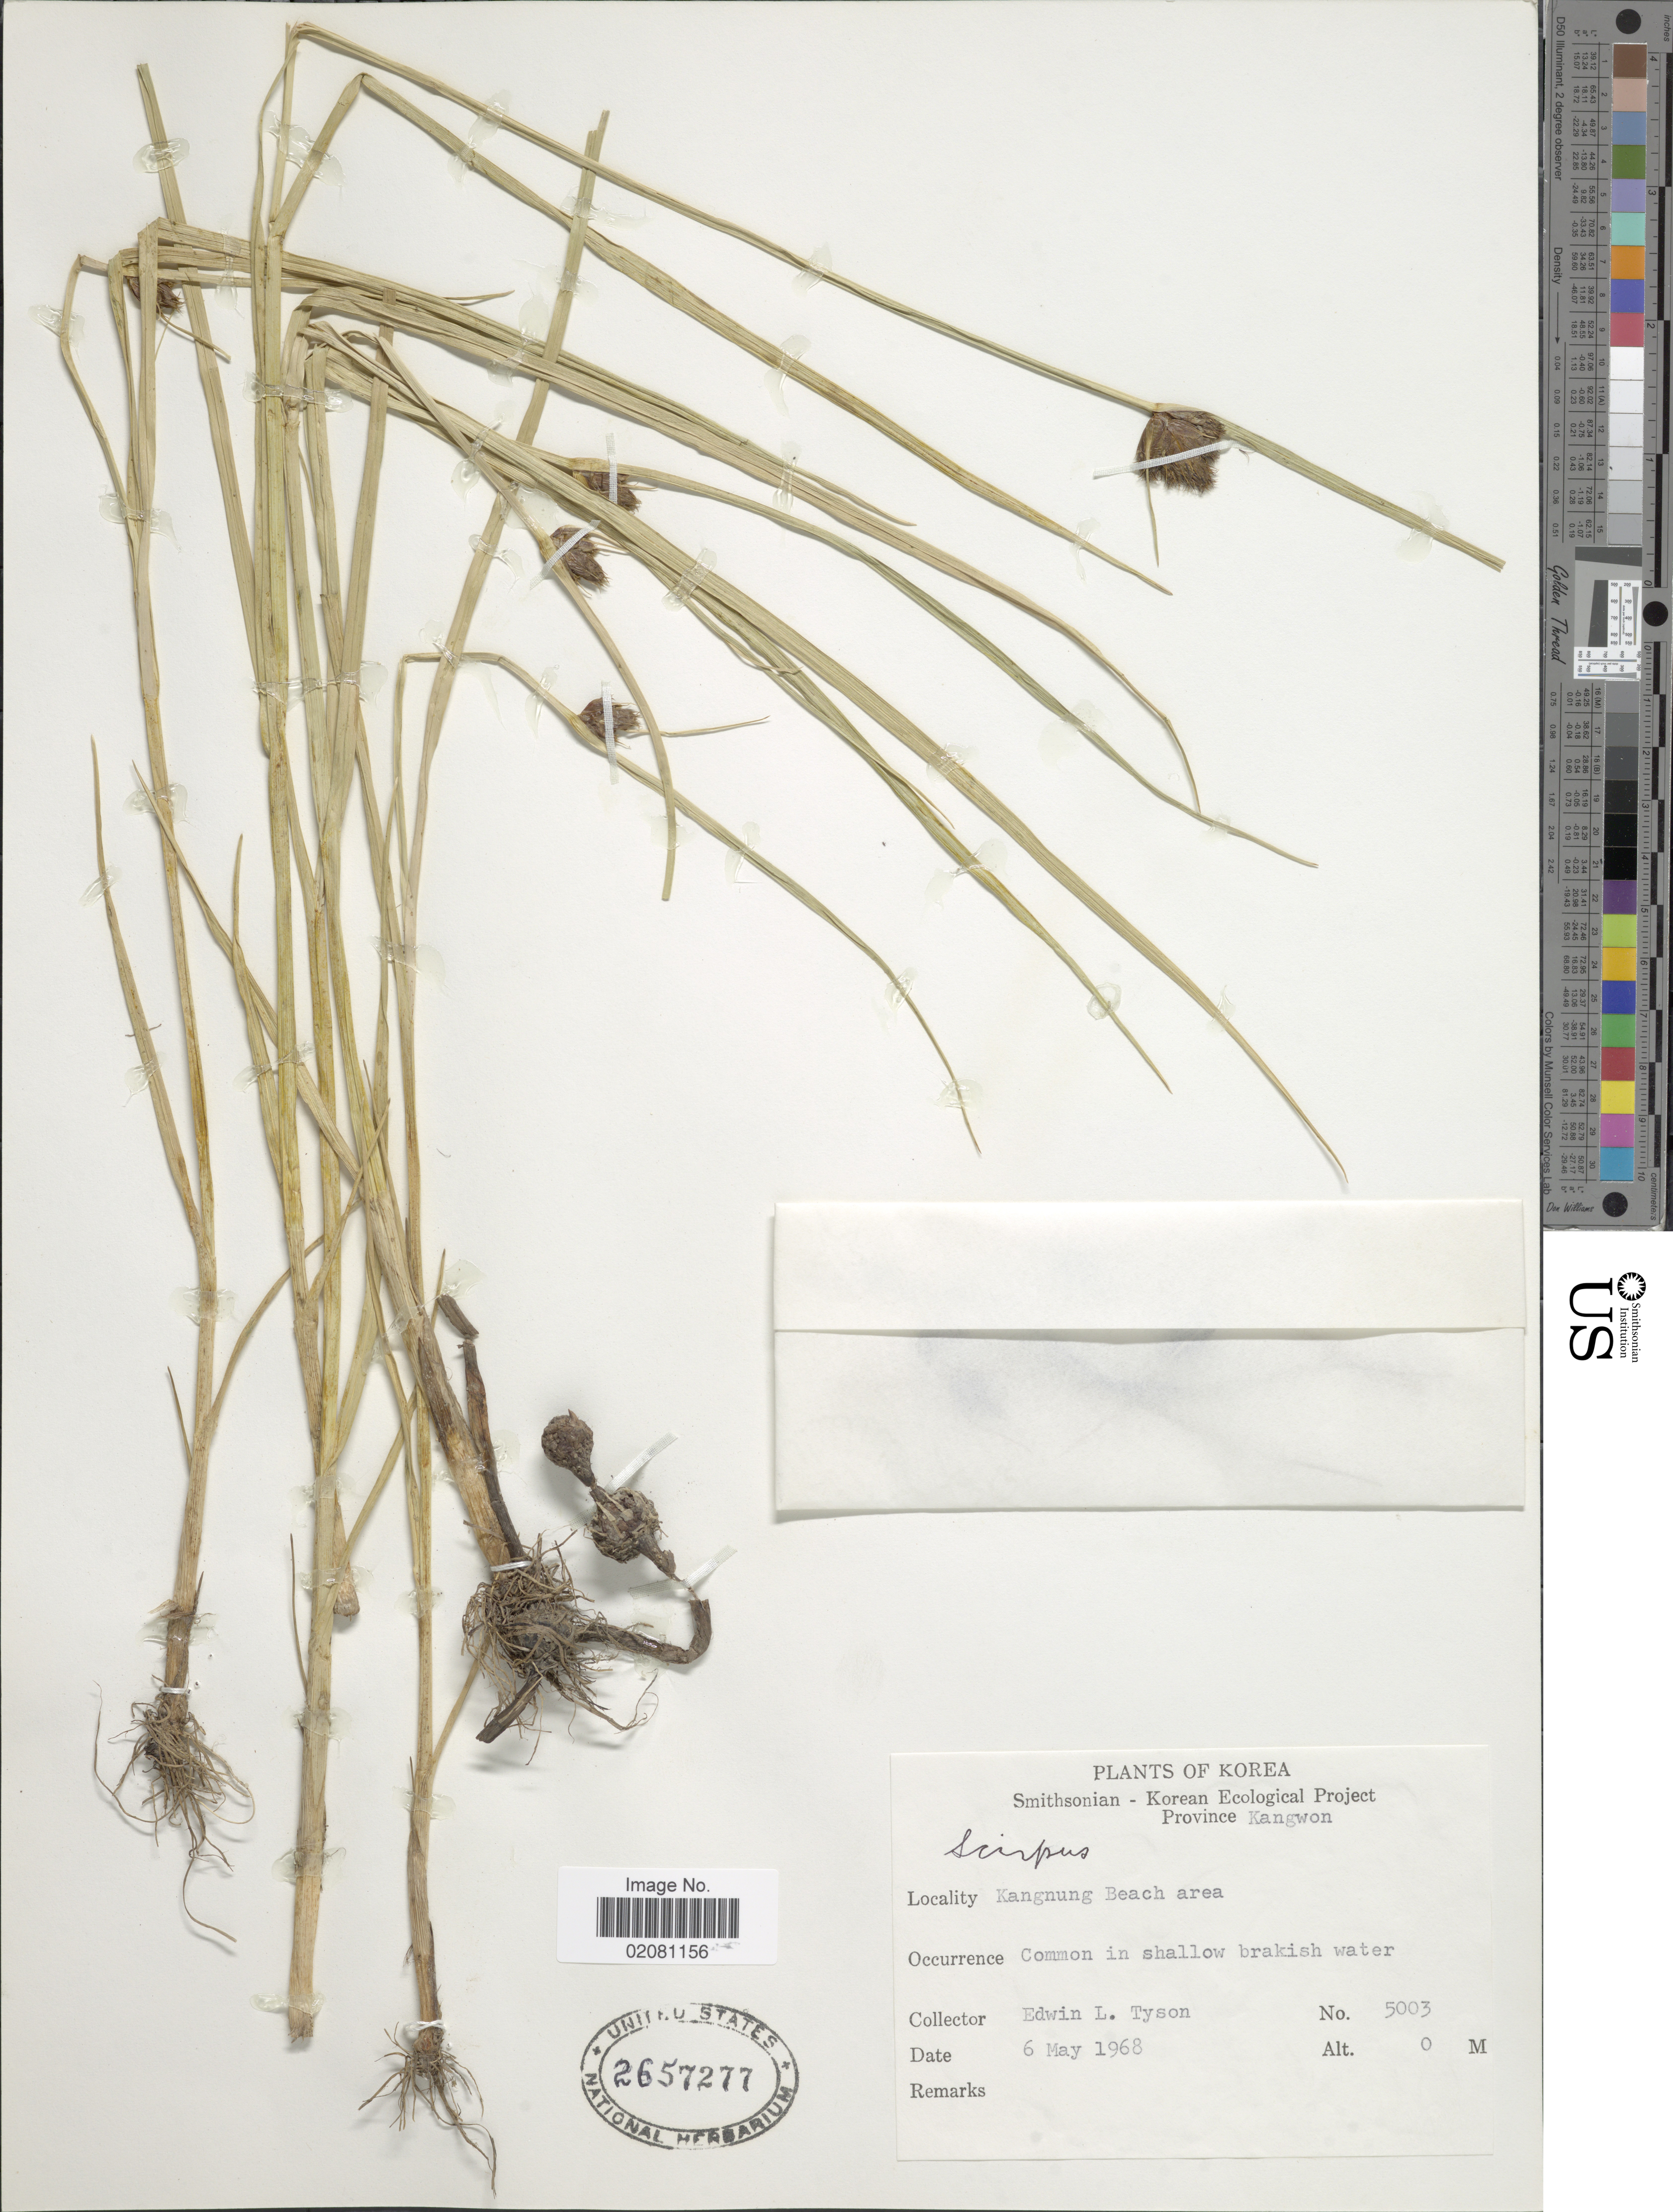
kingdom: Plantae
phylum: Tracheophyta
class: Liliopsida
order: Poales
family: Cyperaceae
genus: Bolboschoenus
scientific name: Bolboschoenus maritimus subsp. maritimus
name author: (L.) Palla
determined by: Strong, Mark T., (BOT), Smithsonian Institution - National Museum of Natural History (UNITED STATES)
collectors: E. L. Tyson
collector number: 5003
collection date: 1968-05-06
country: North Korea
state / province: Kangwon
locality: Korea, Kangnung beach area.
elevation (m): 0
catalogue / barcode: US 2657277